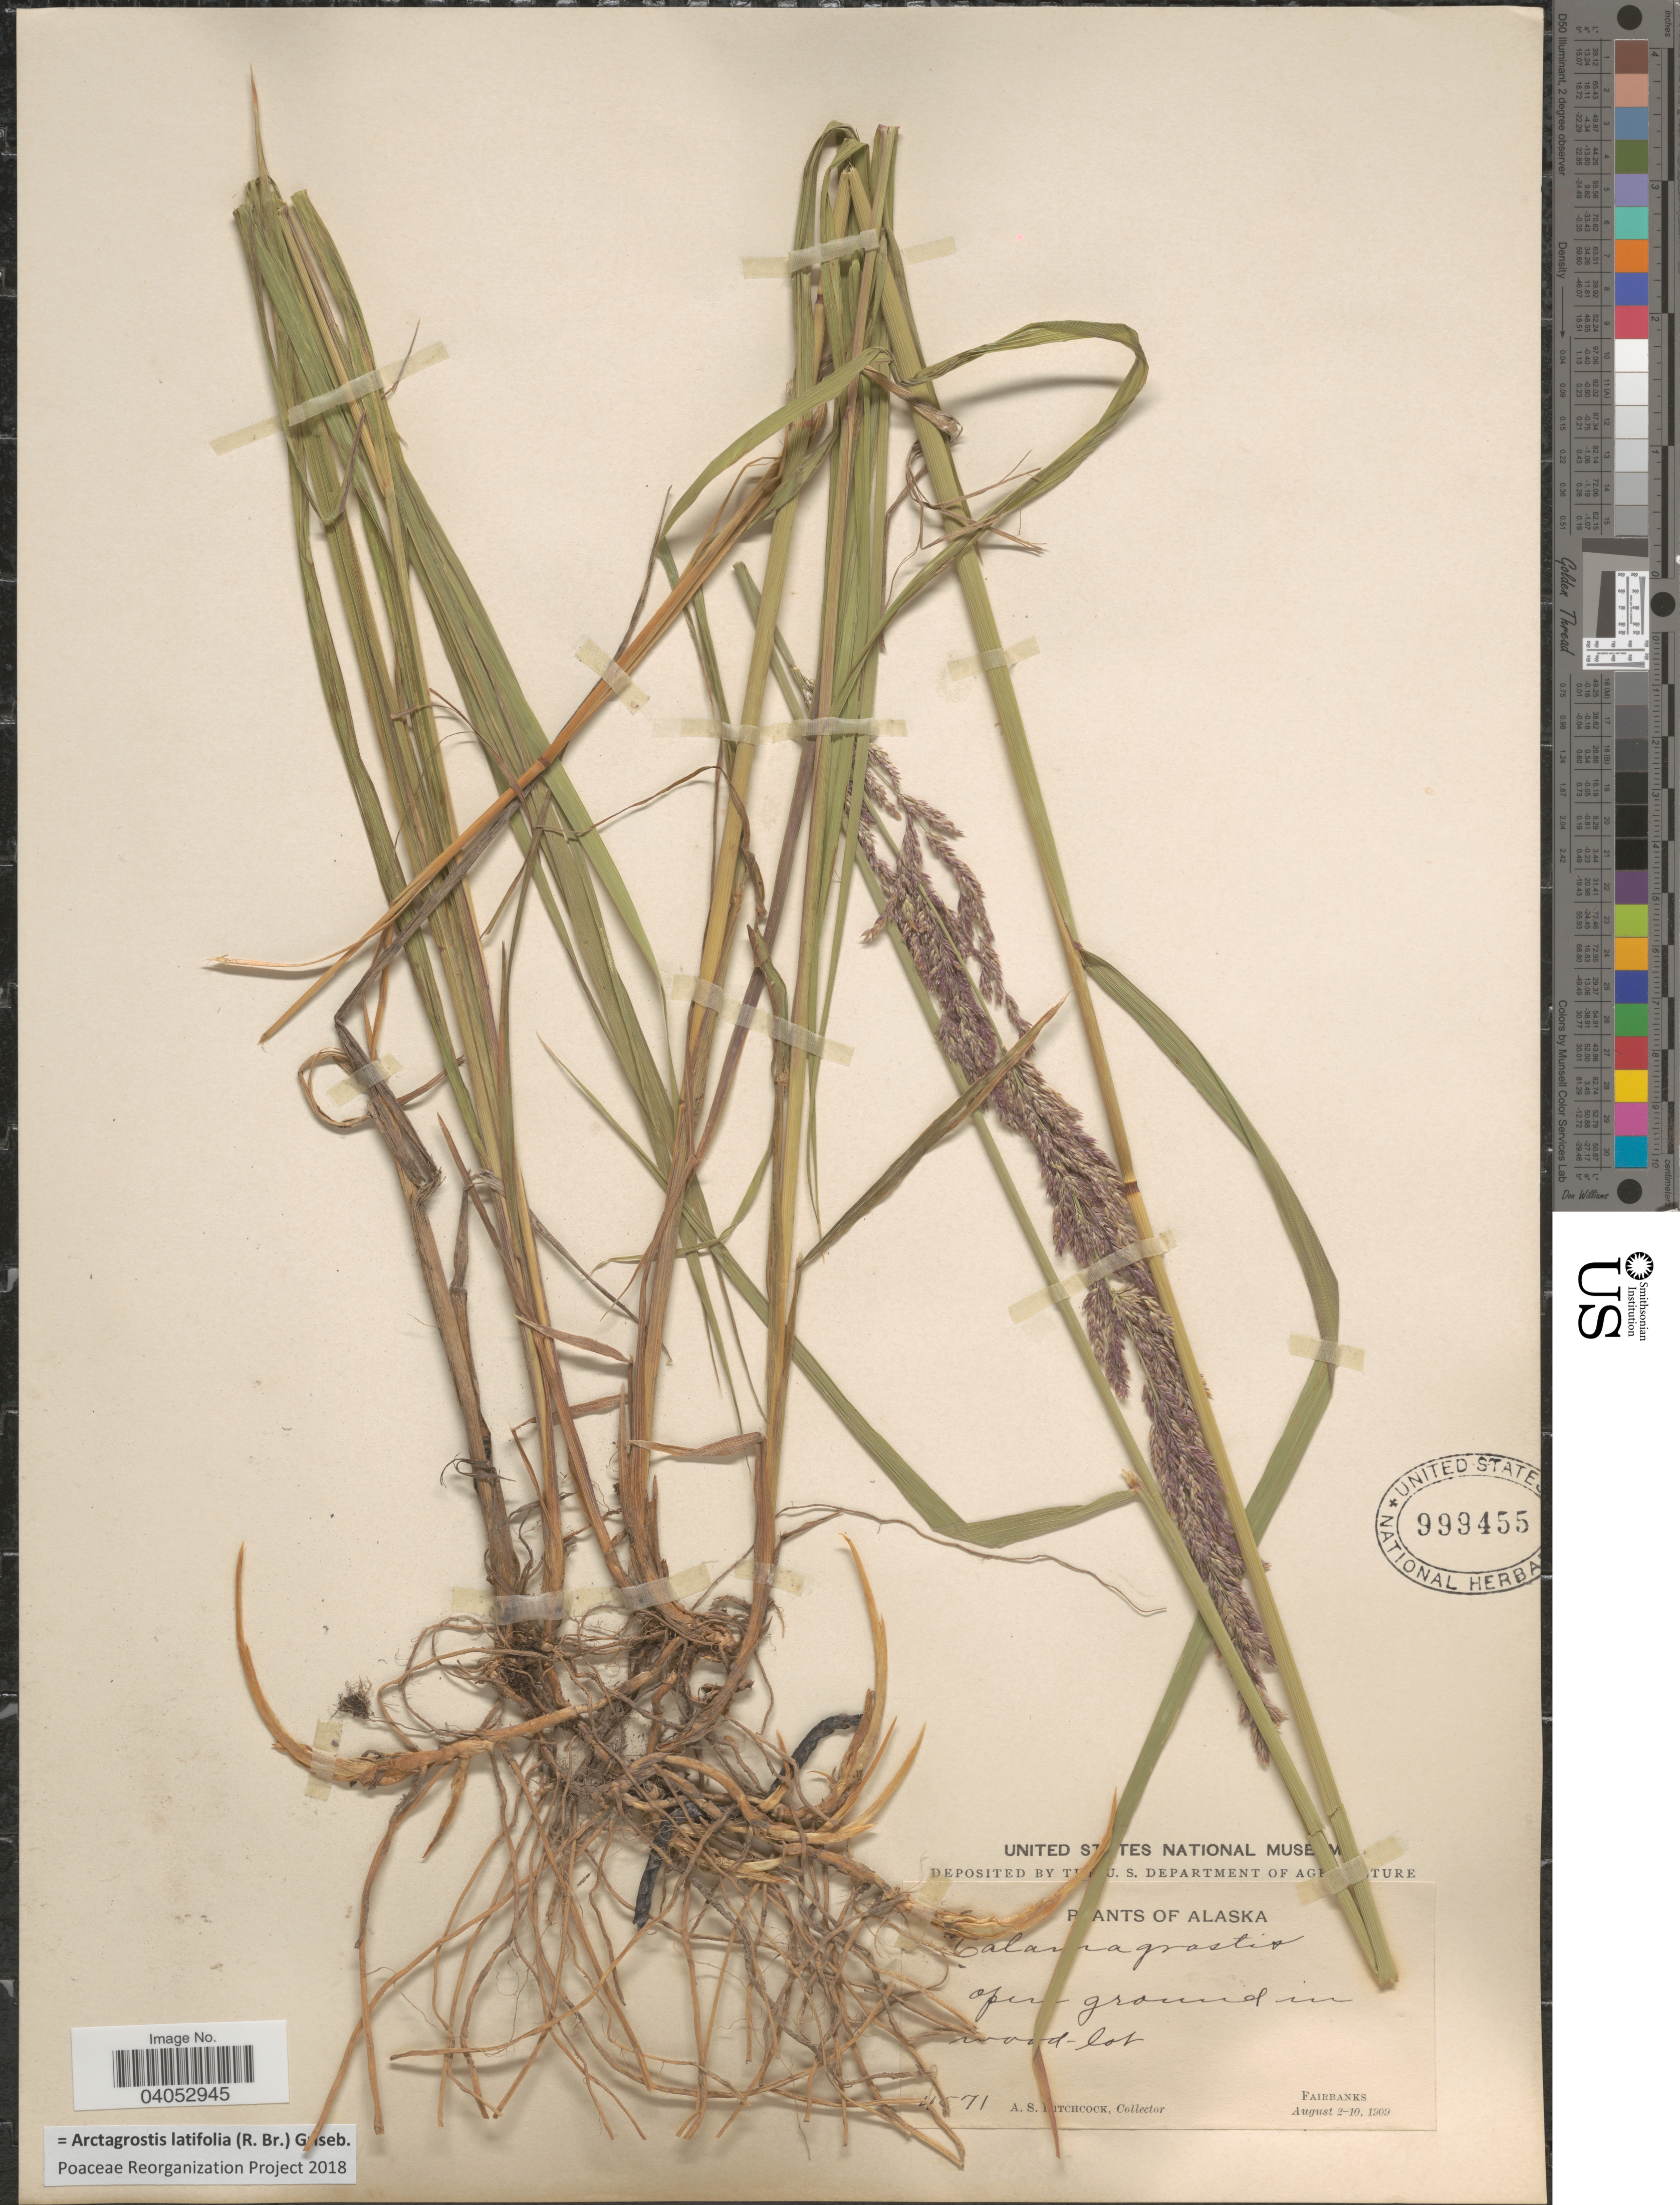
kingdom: Plantae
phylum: Tracheophyta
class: Liliopsida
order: Poales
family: Poaceae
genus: Arctagrostis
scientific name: Arctagrostis latifolia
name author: (R. Br.) Griseb.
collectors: A. S. Hitchcock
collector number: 4571*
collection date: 1909-08-02/1909-08-10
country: United States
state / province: Alaska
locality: Fairbanks.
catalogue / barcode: US 999455